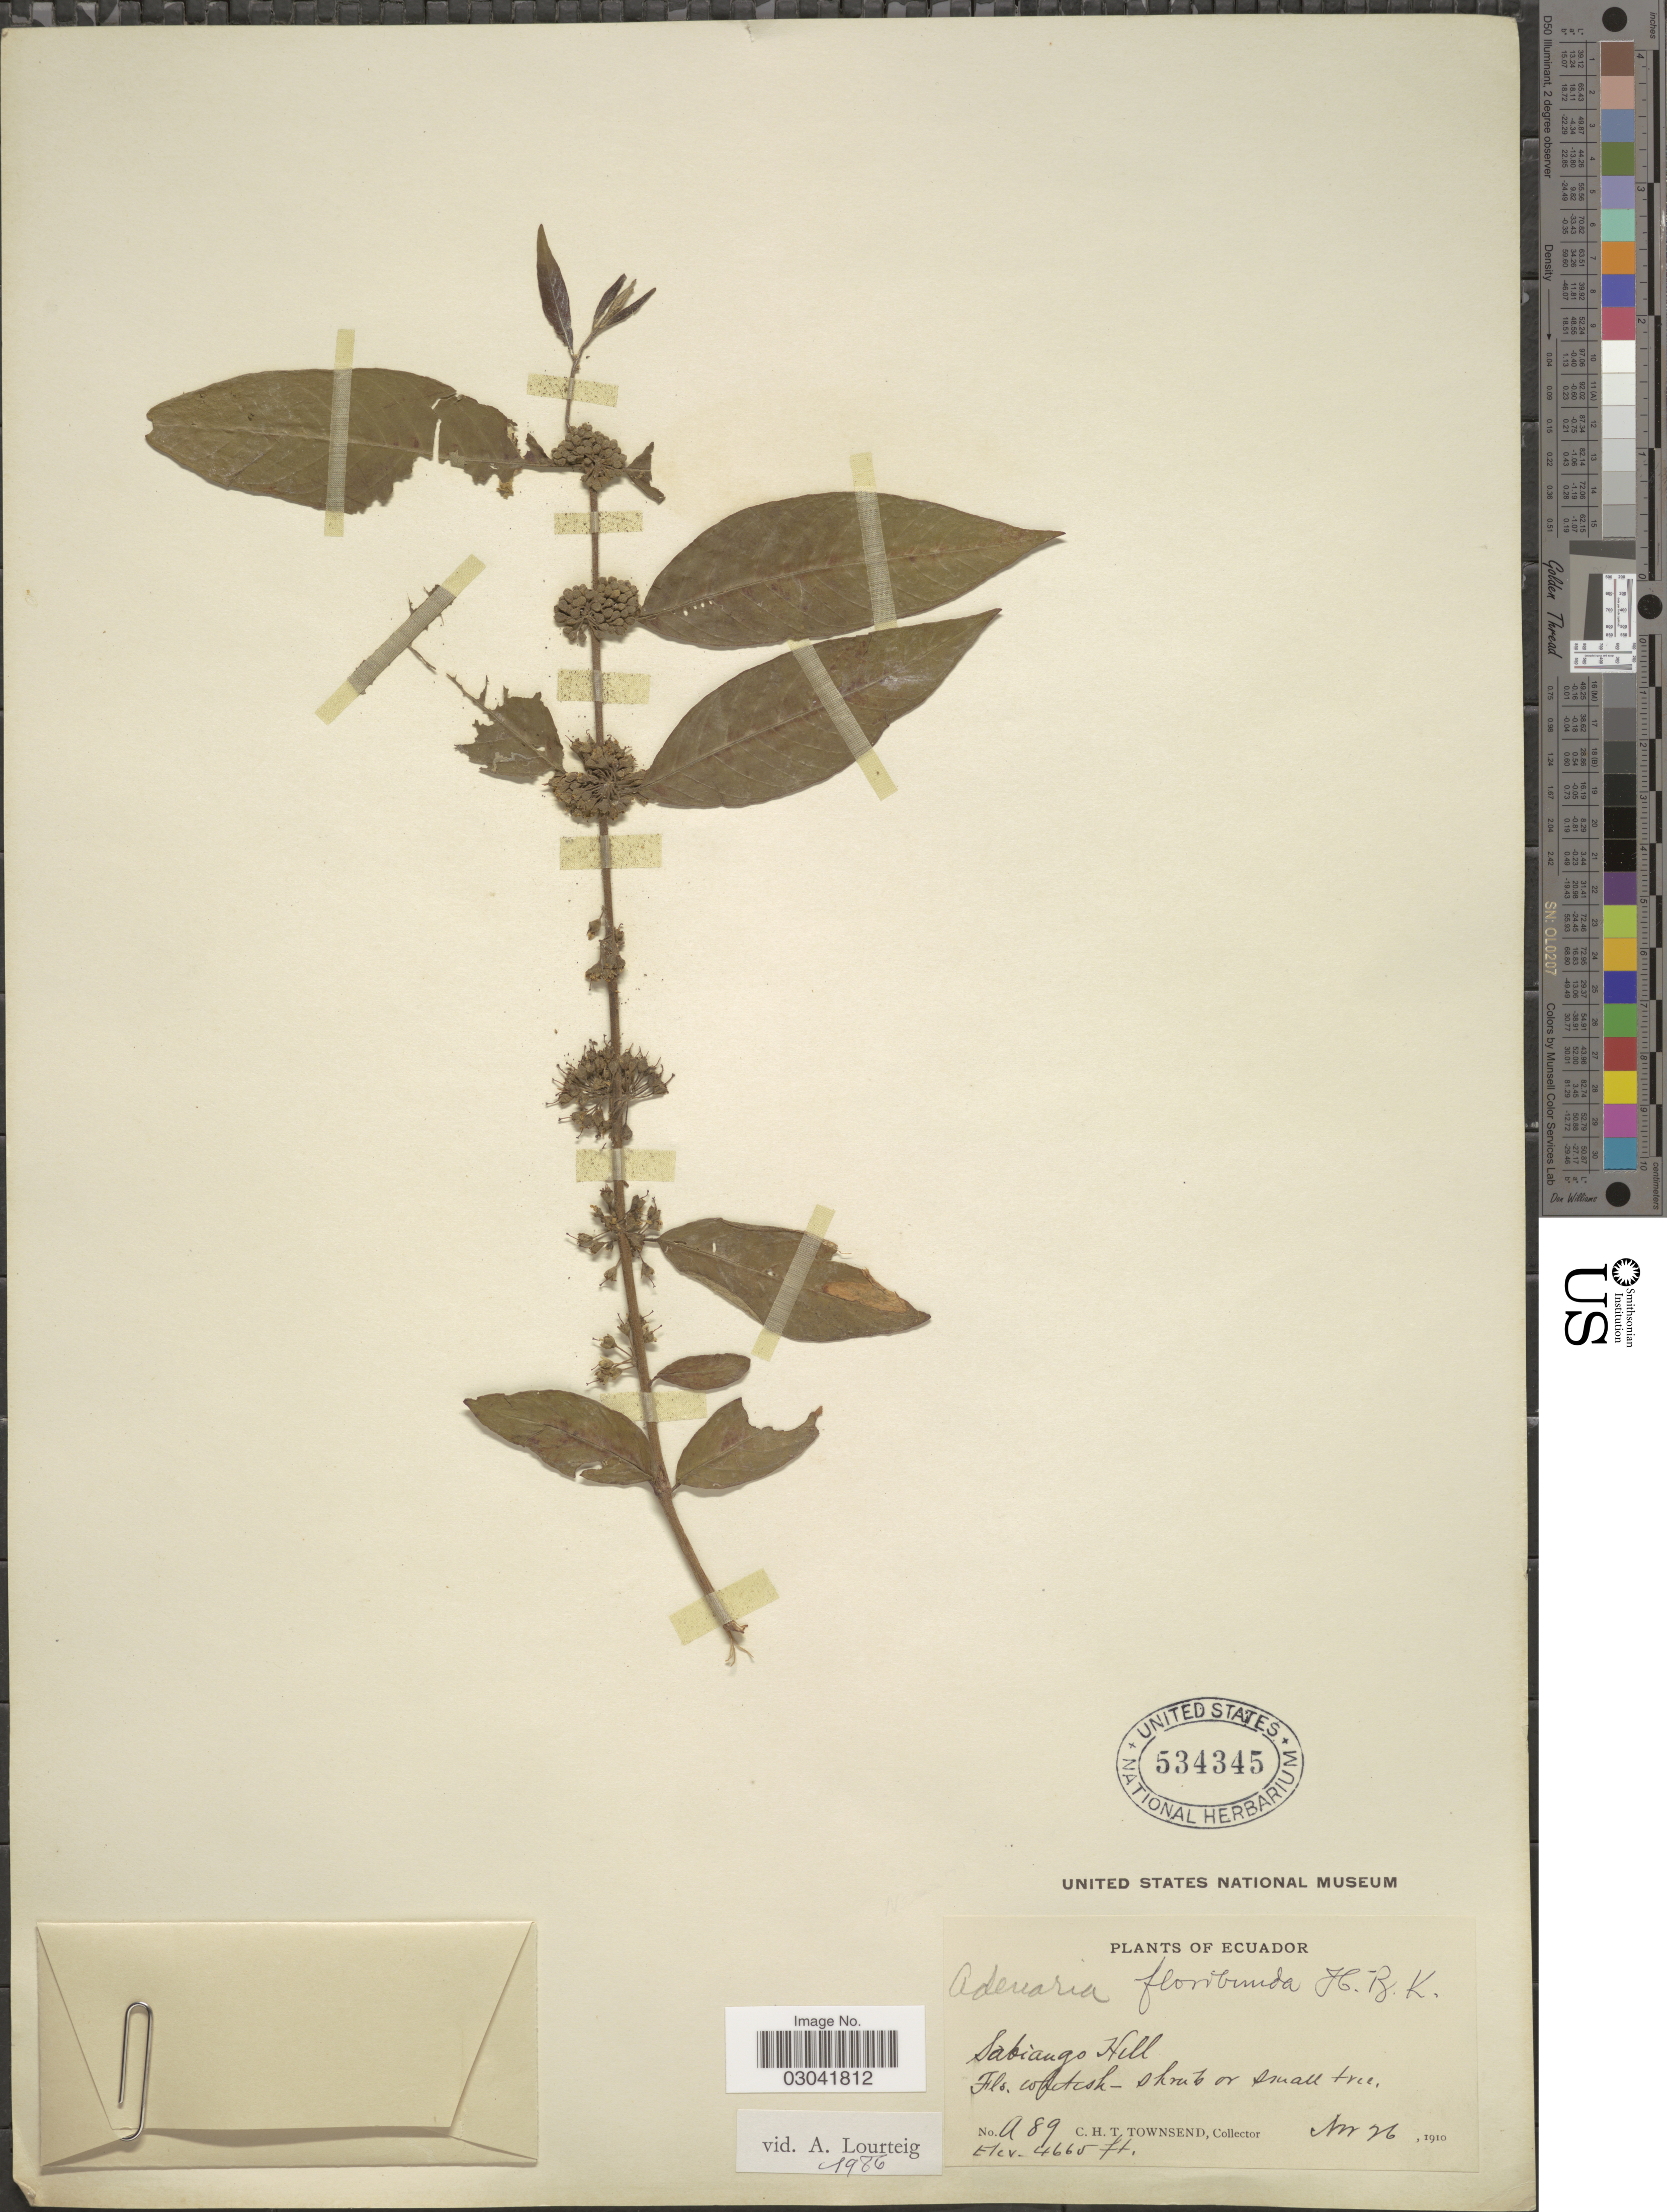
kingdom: Plantae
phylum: Tracheophyta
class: Magnoliopsida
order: Myrtales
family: Lythraceae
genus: Adenaria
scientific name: Adenaria floribunda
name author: Kunth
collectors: C. H. T. Townsend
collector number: A89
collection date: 1910-11-26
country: Ecuador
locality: Sabiango Hill.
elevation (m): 1422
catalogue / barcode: US 534345